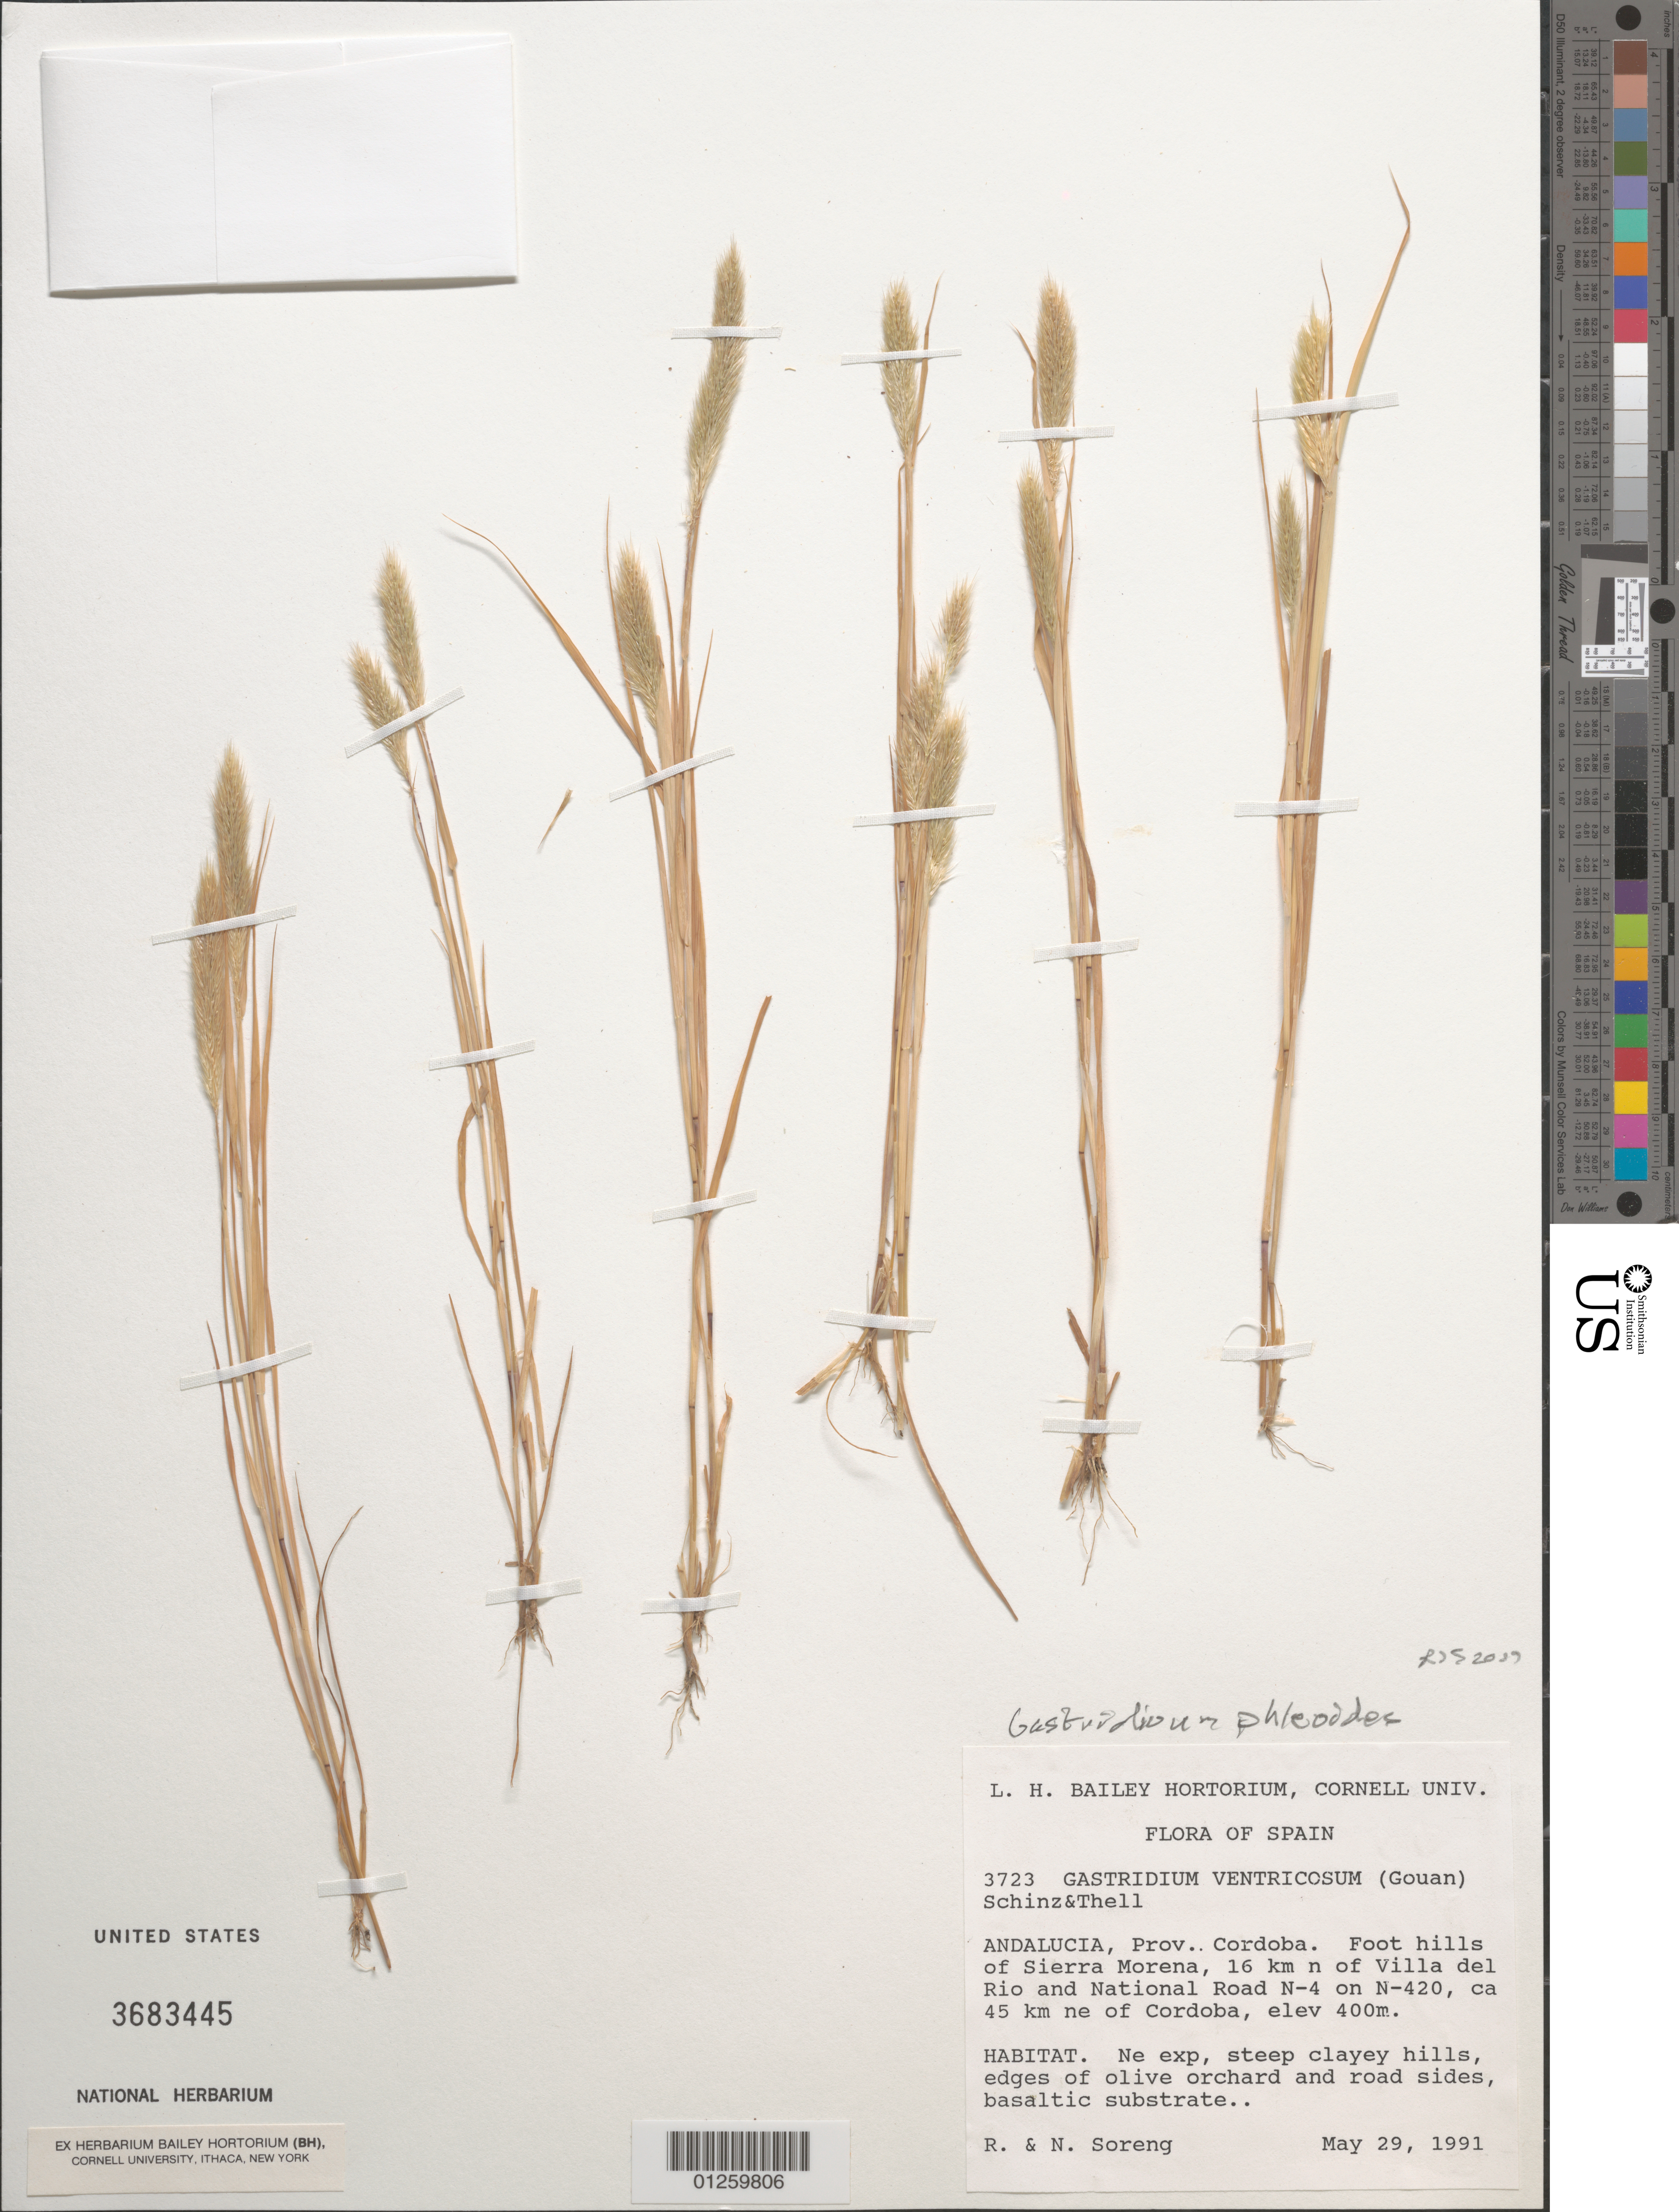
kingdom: Plantae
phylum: Tracheophyta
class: Liliopsida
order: Poales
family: Poaceae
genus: Gastridium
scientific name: Gastridium phleoides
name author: (Nees) C.E. Hubb.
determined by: Soreng, Robert J., Research Associate (BOT), Smithsonian Institution - National Museum of Natural History (UNITED STATES)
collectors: R. J. Soreng & N. L. Soreng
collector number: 3723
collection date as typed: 29 May 1991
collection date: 1991-05-29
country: Spain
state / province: Andalucia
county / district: Cordoba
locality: Foot hills of Sierra Morena, 16 km N of Villa del Rio and National Road N-4 on N-420, ca 45 km NE of Cordoba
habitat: Ne exp, steep clayey hills, edges of olive orchard and road sides, basaltic substrate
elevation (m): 400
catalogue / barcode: US 3683445